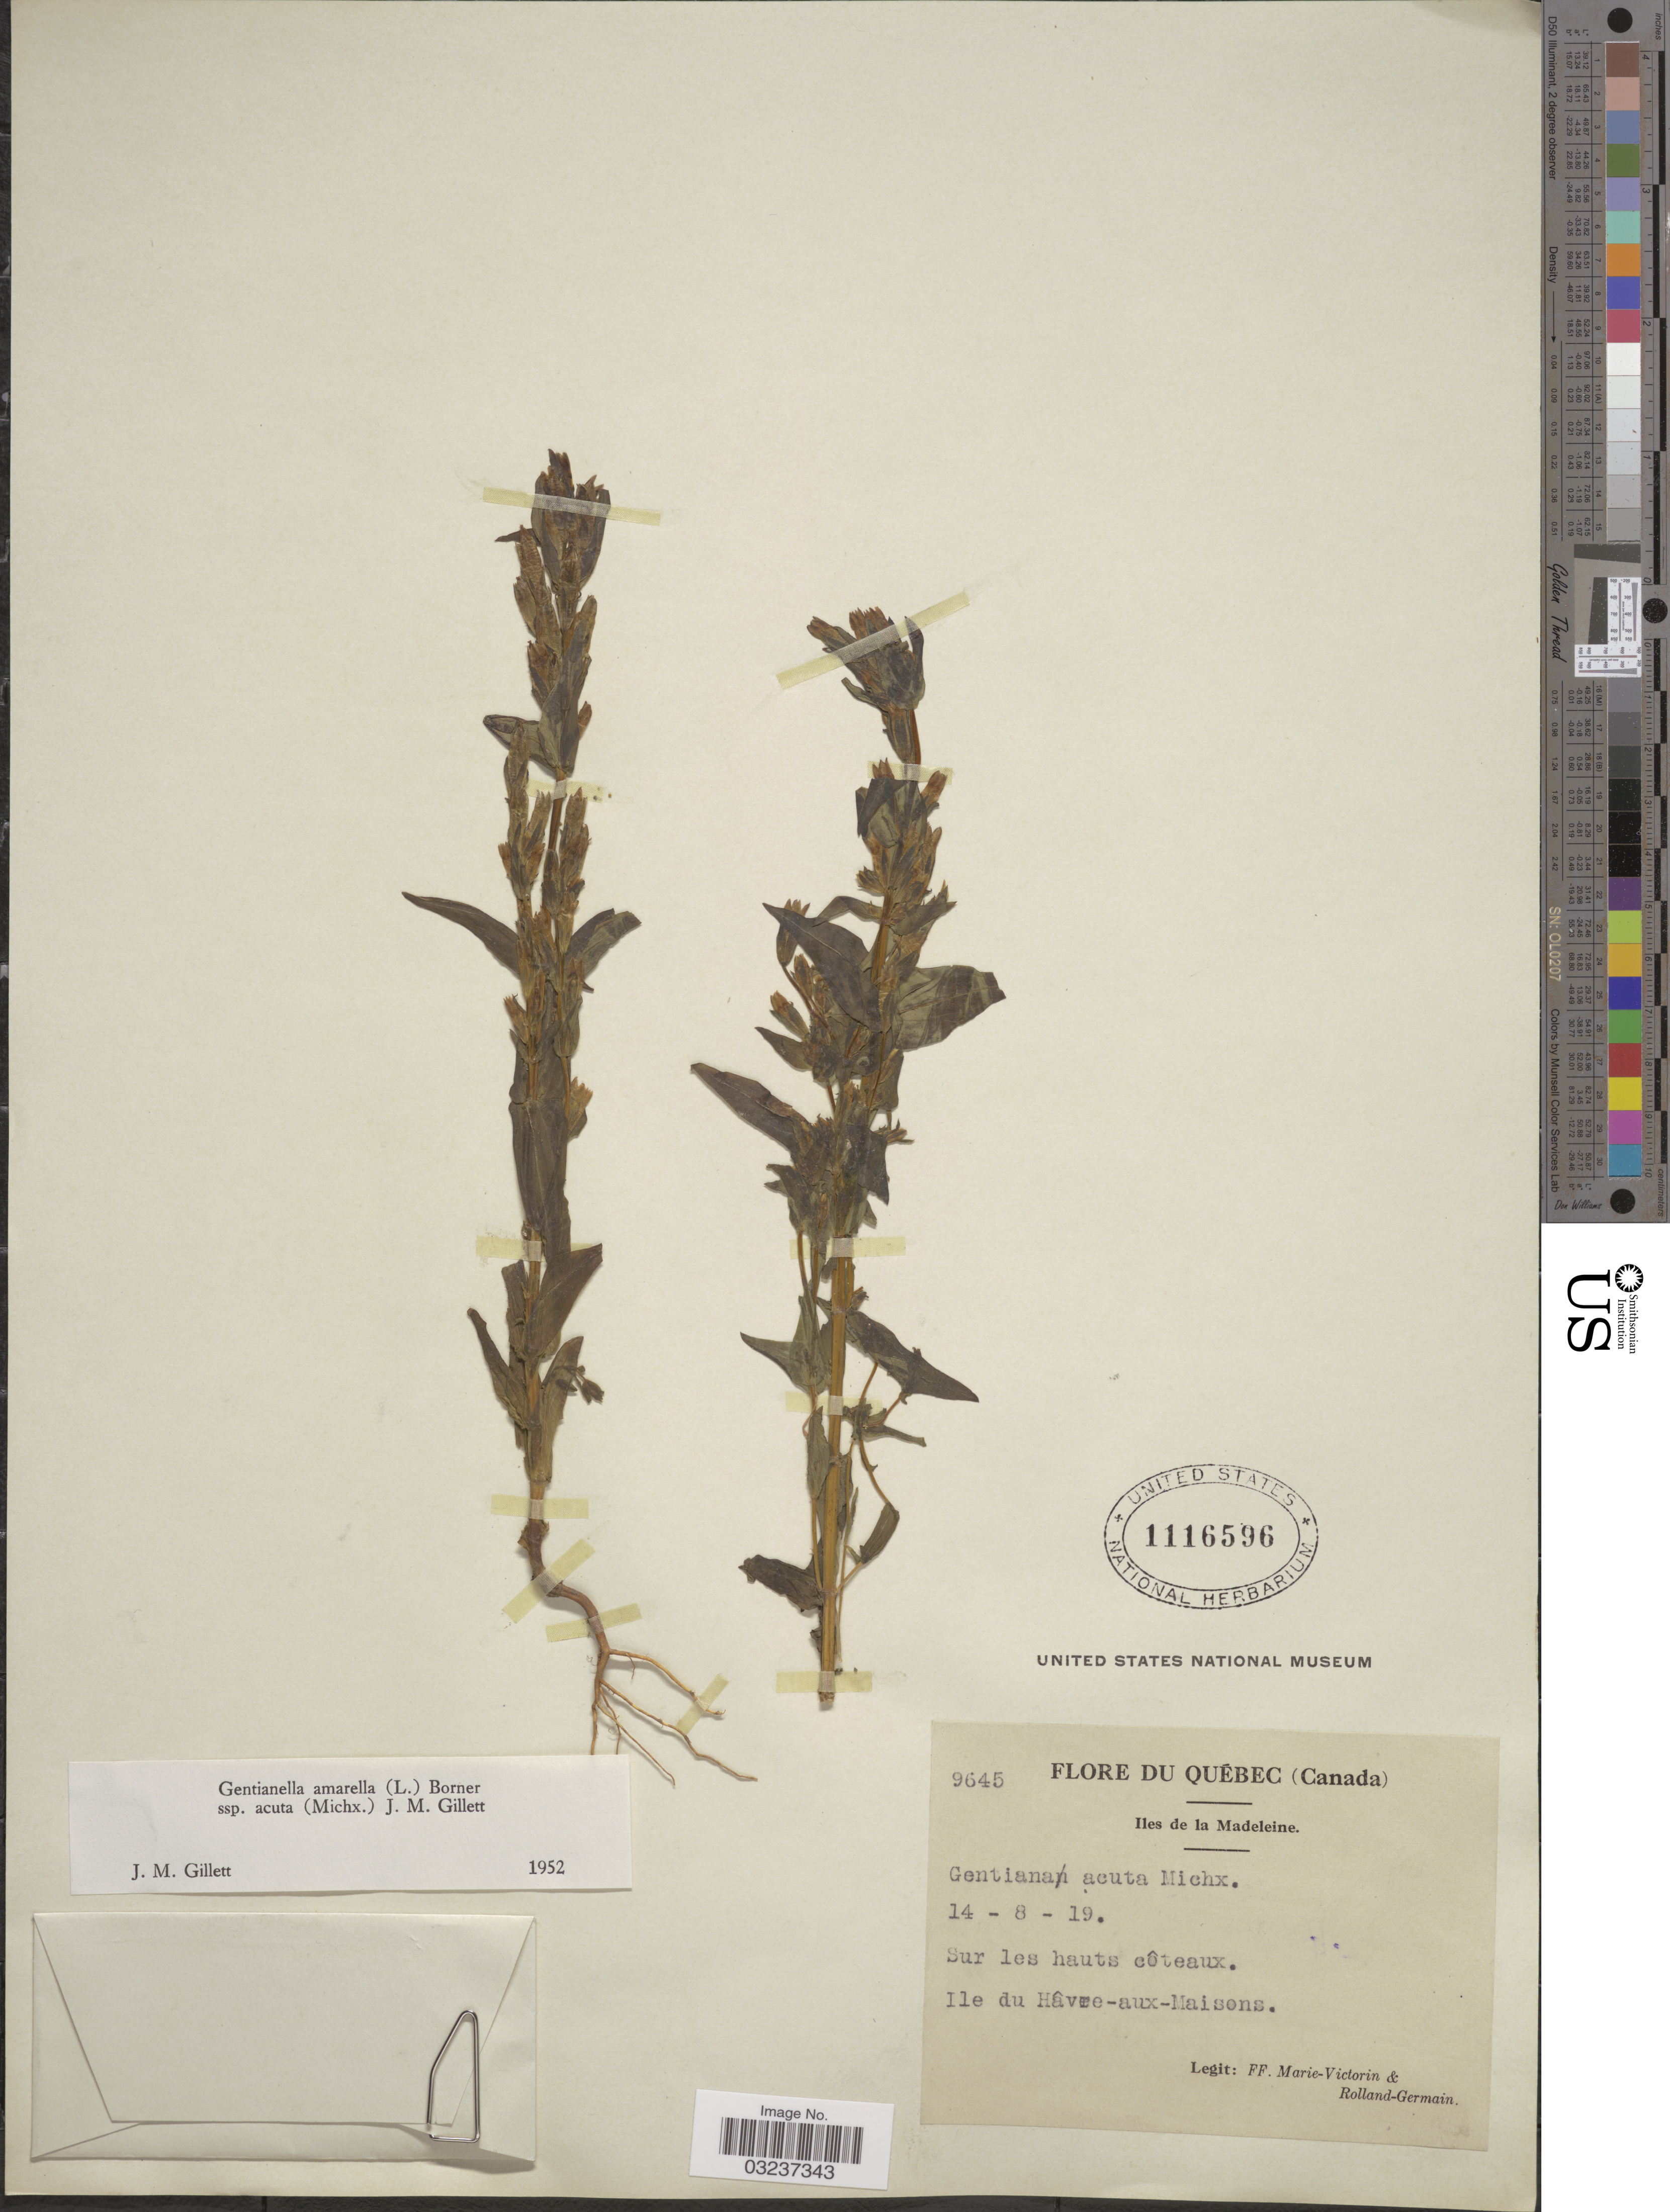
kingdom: Plantae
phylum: Tracheophyta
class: Magnoliopsida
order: Gentianales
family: Gentianaceae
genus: Gentianella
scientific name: Gentianella amarella subsp. acuta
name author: (Michx.) J.M. Gillett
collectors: F. Marie-Victorin & Rolland-Germain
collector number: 9645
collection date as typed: Transcribed d/m/y: 14/8/19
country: Canada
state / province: Quebec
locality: Iles de la Madeleine. Ile du Hâvre-aux-Maisons.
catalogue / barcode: US 1116596